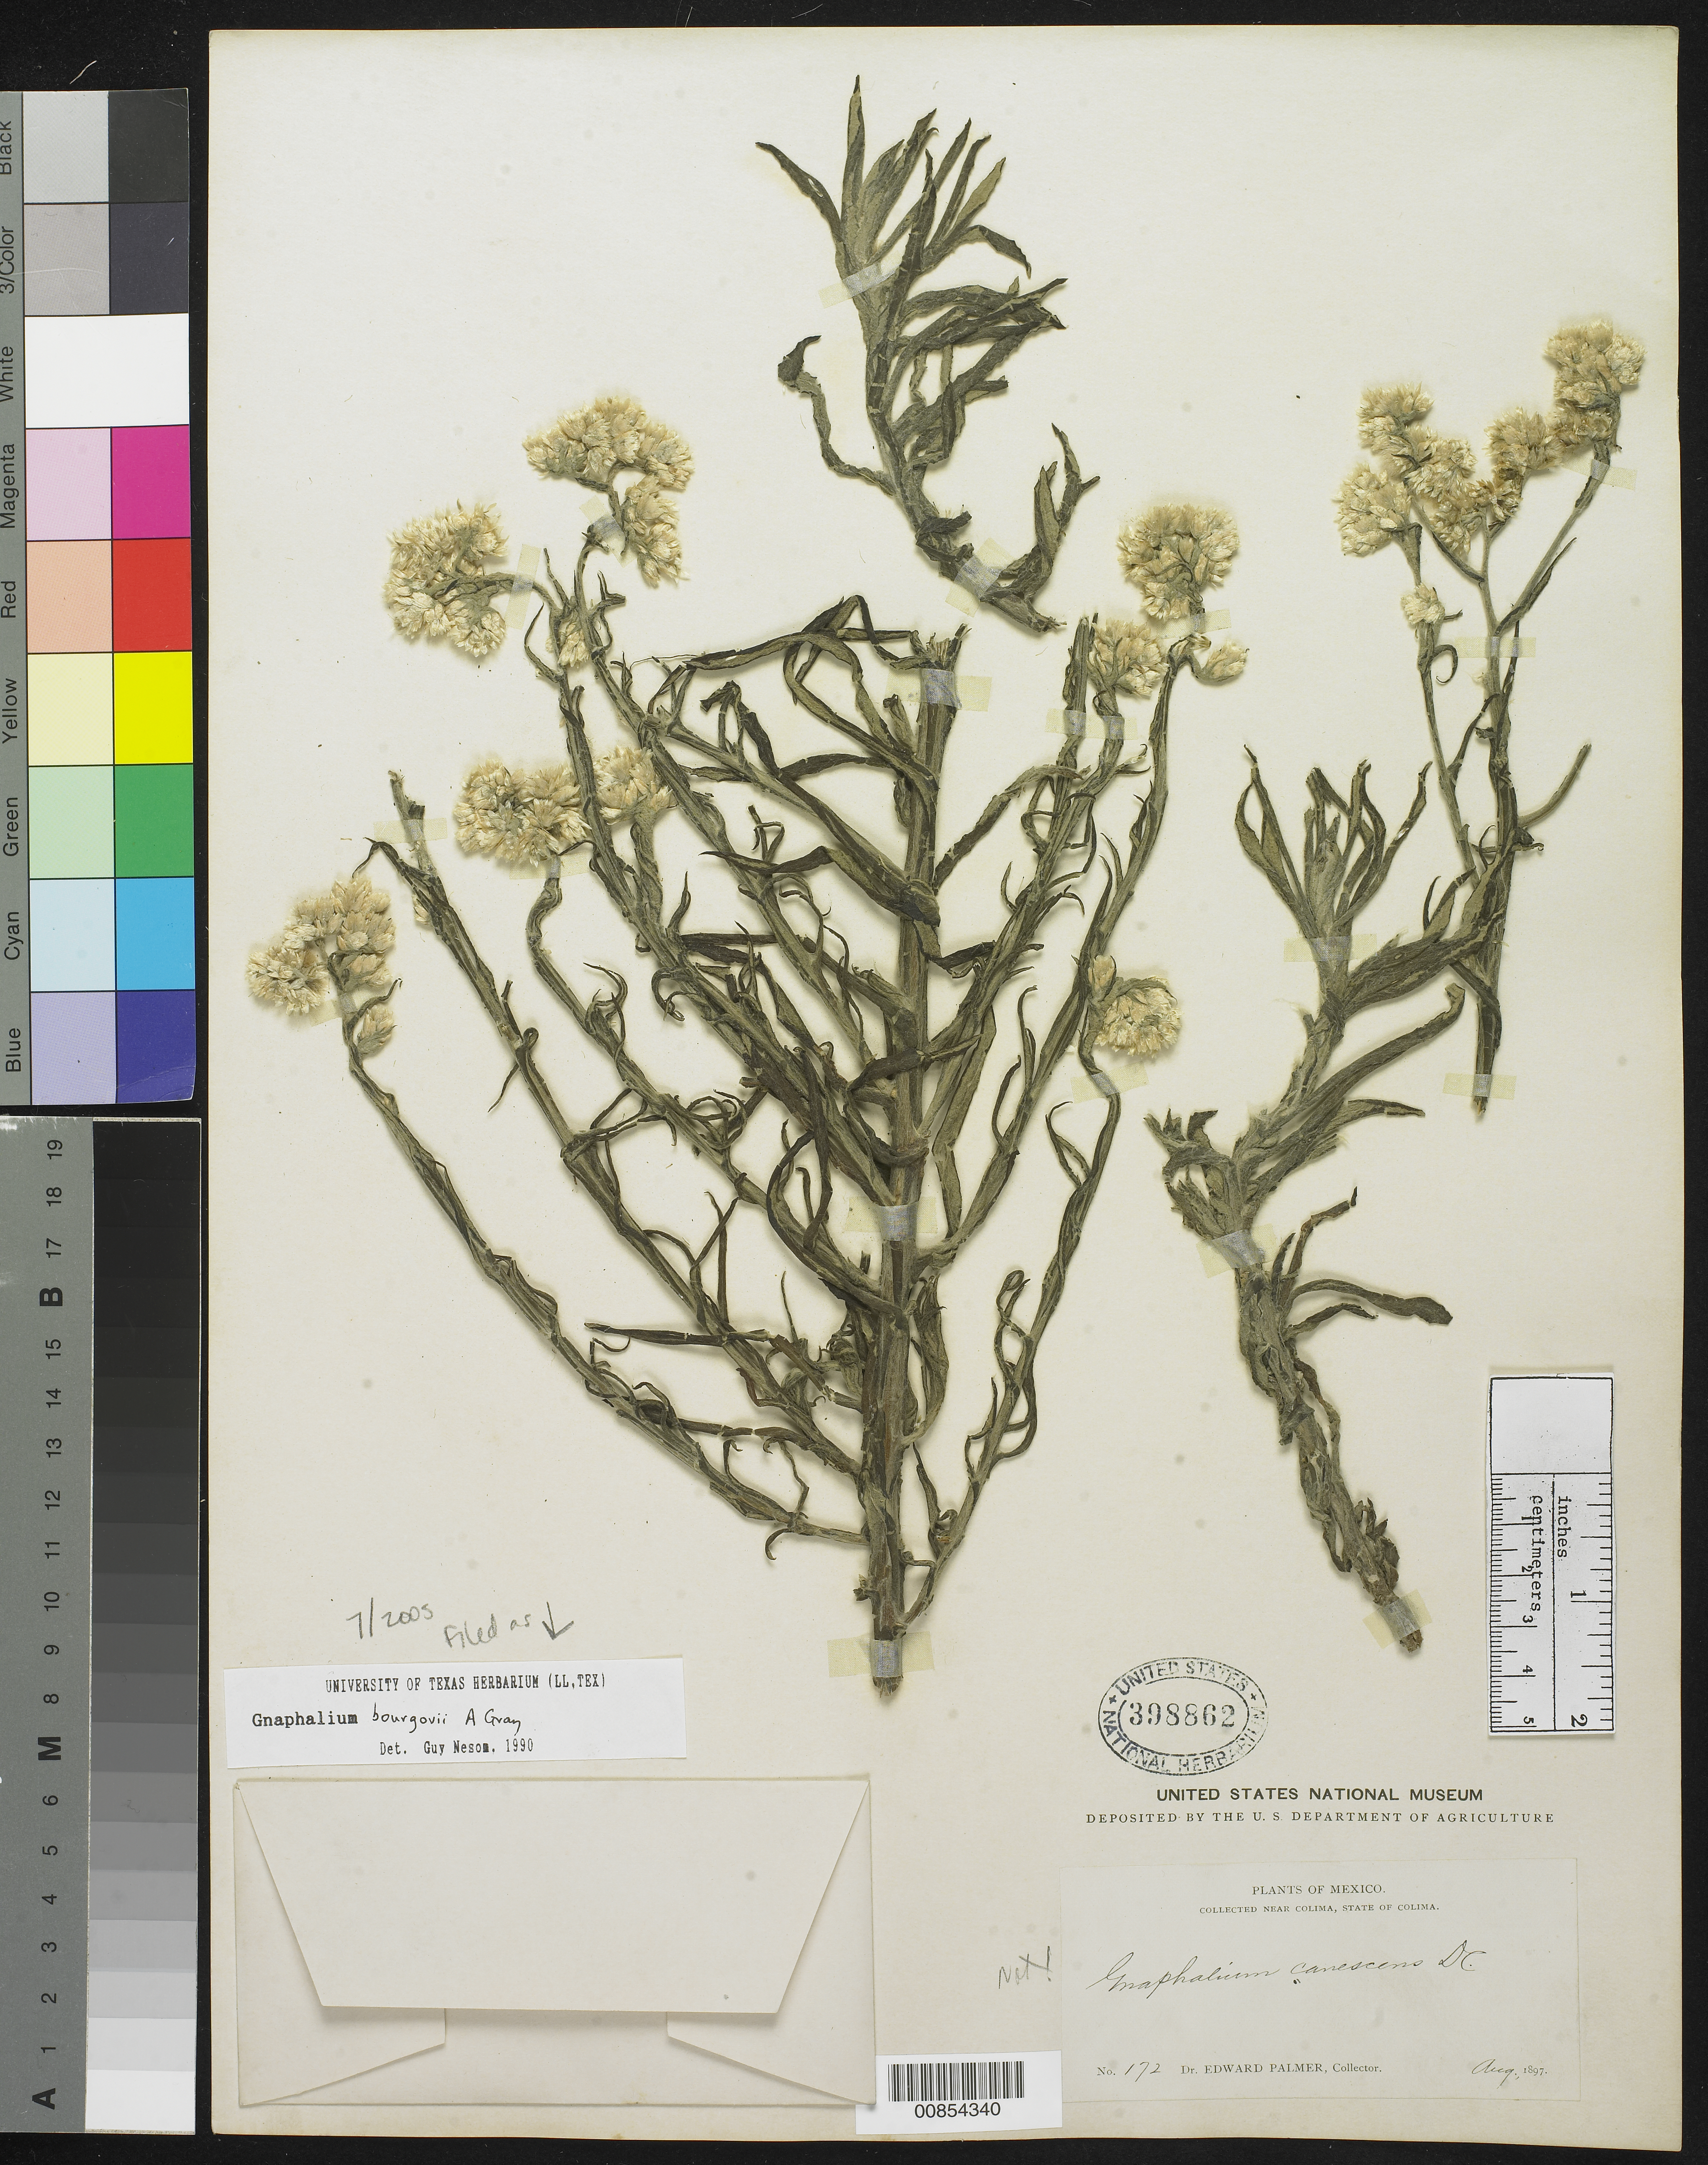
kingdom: Plantae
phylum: Tracheophyta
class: Magnoliopsida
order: Asterales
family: Asteraceae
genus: Pseudognaphalium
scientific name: Pseudognaphalium bourgovii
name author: (A. Gray) Anderb.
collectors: E. Palmer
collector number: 172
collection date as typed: Aug 1897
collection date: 1897-08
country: Mexico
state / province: Colima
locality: Near Colima, Colima.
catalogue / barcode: US 398862